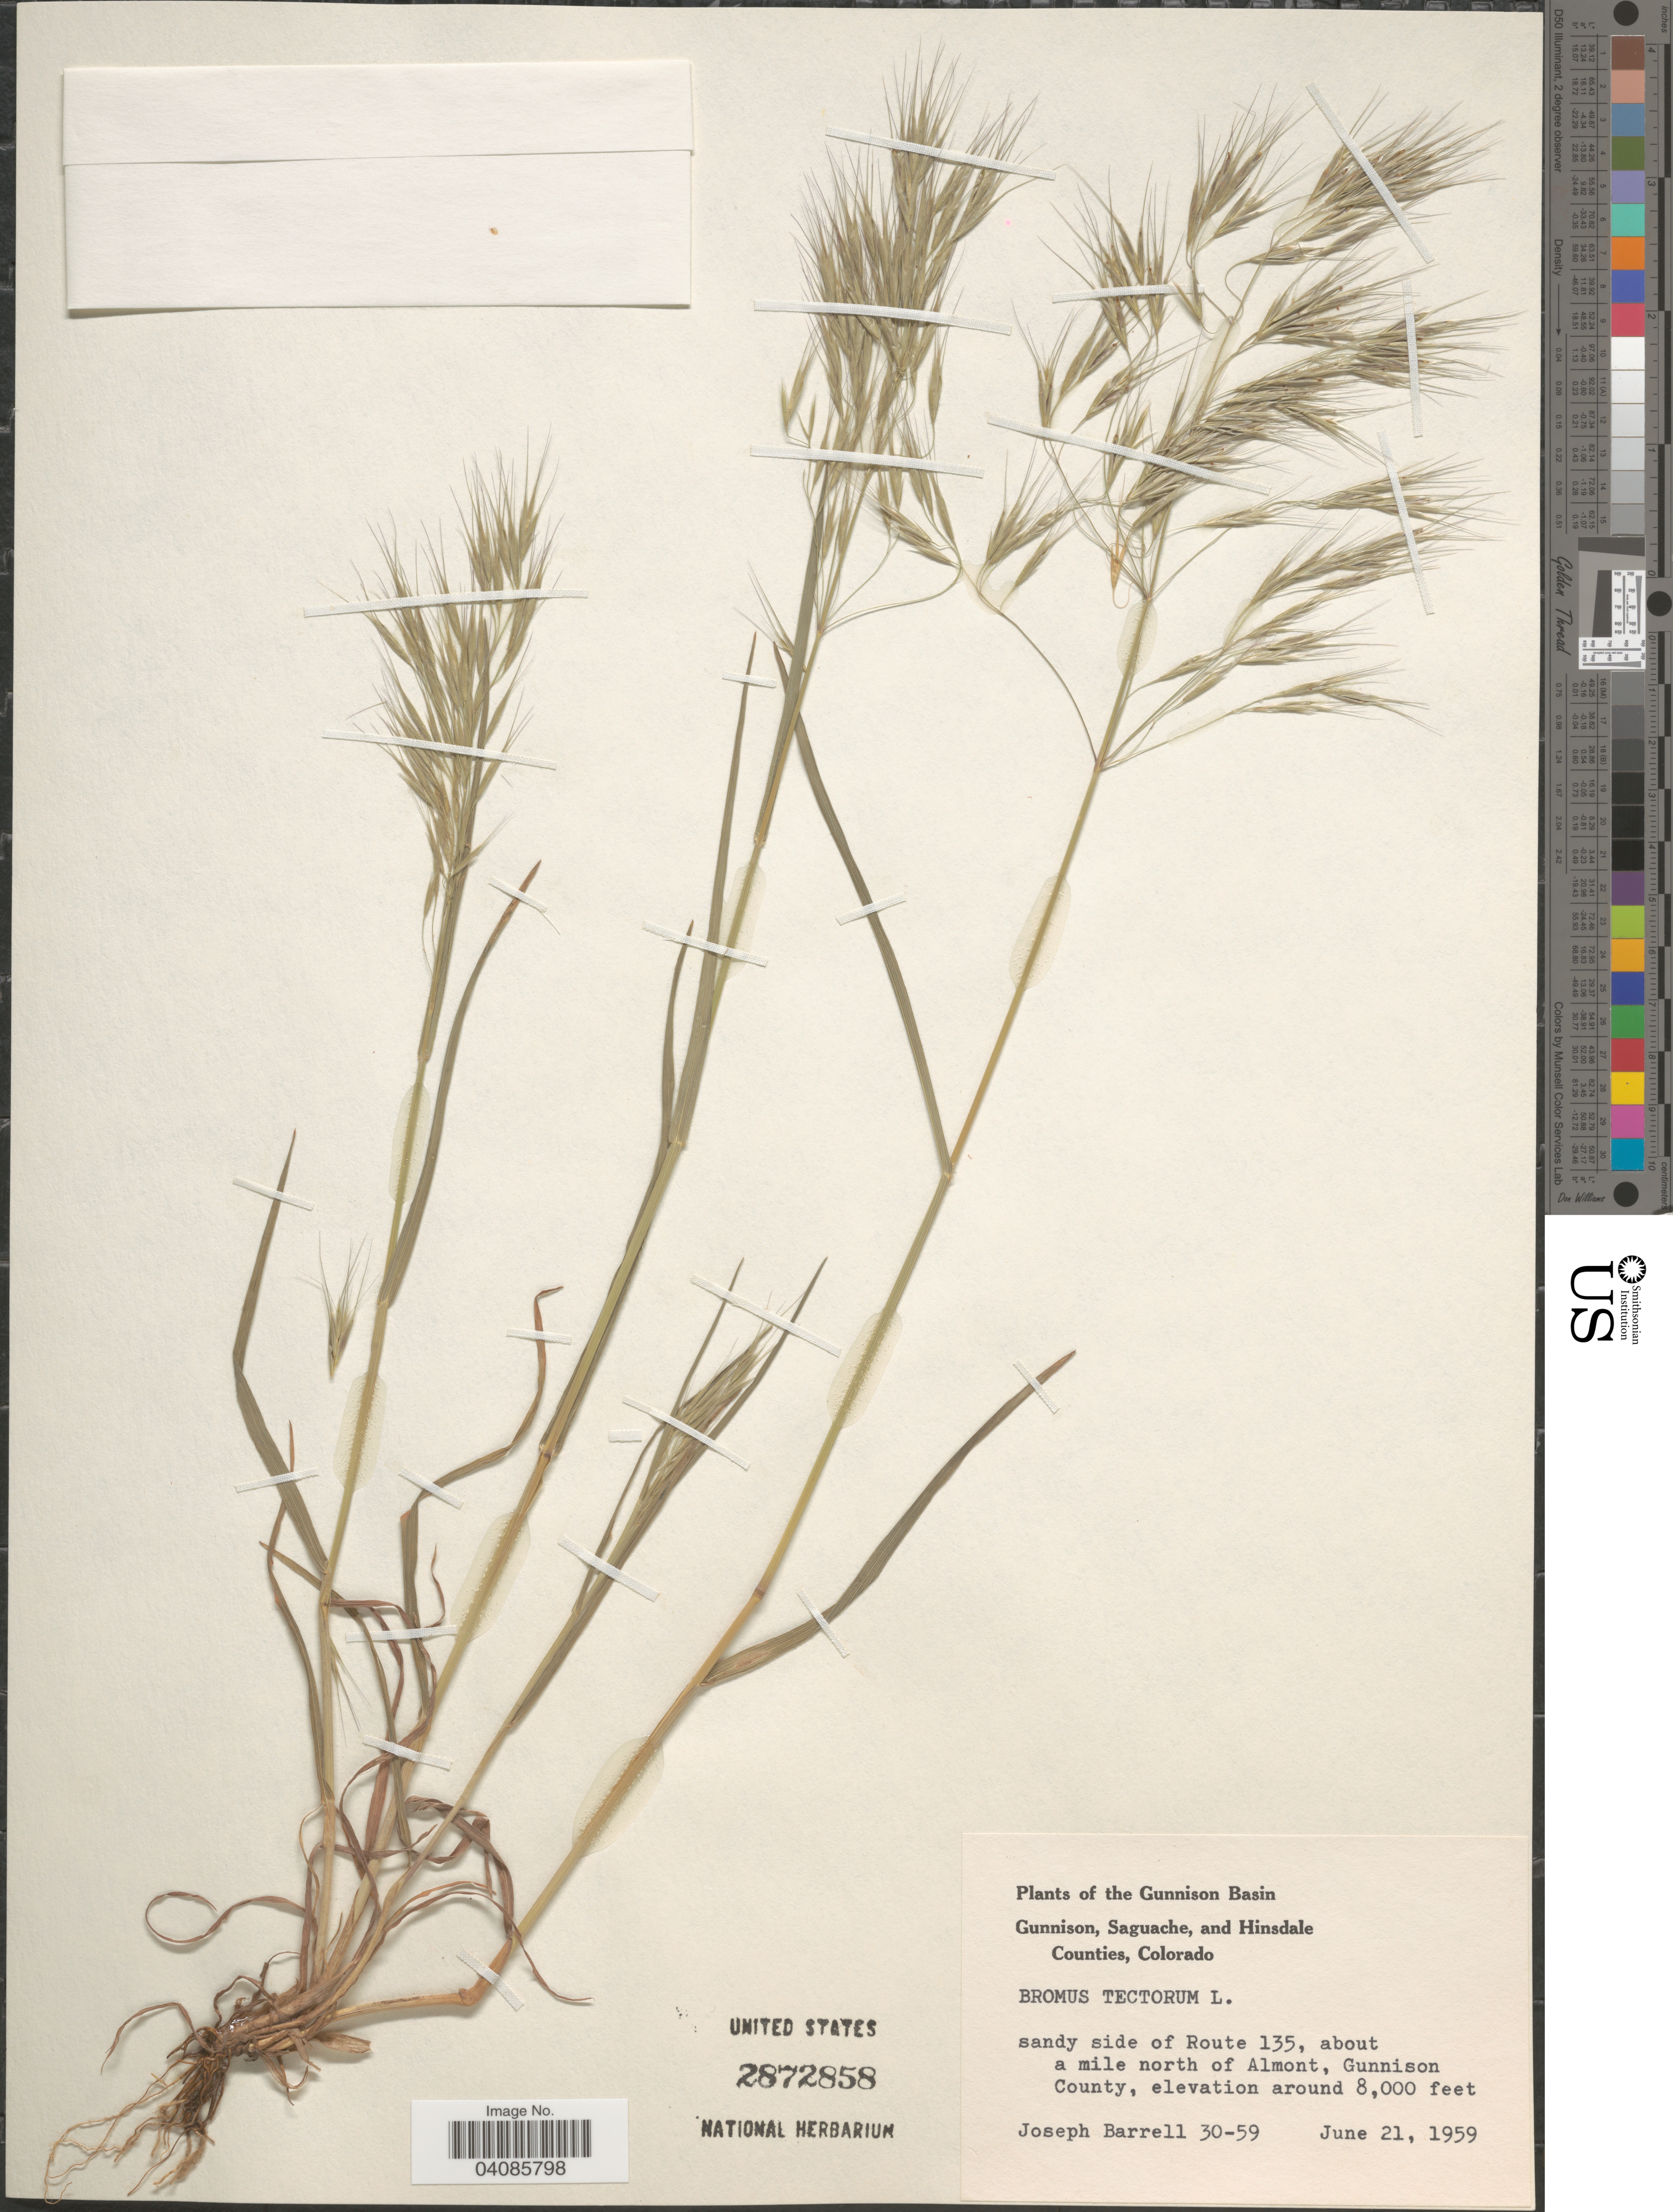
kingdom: Plantae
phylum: Tracheophyta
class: Liliopsida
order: Poales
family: Poaceae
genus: Bromus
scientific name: Bromus tectorum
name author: L.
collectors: J. Barrell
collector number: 30-59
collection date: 1959-06-21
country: United States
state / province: Colorado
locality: Gunnison Basin. Sandy side of Route 135, about a mile north of Almont, Gunnison County.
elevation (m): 2438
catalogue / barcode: US 2872858